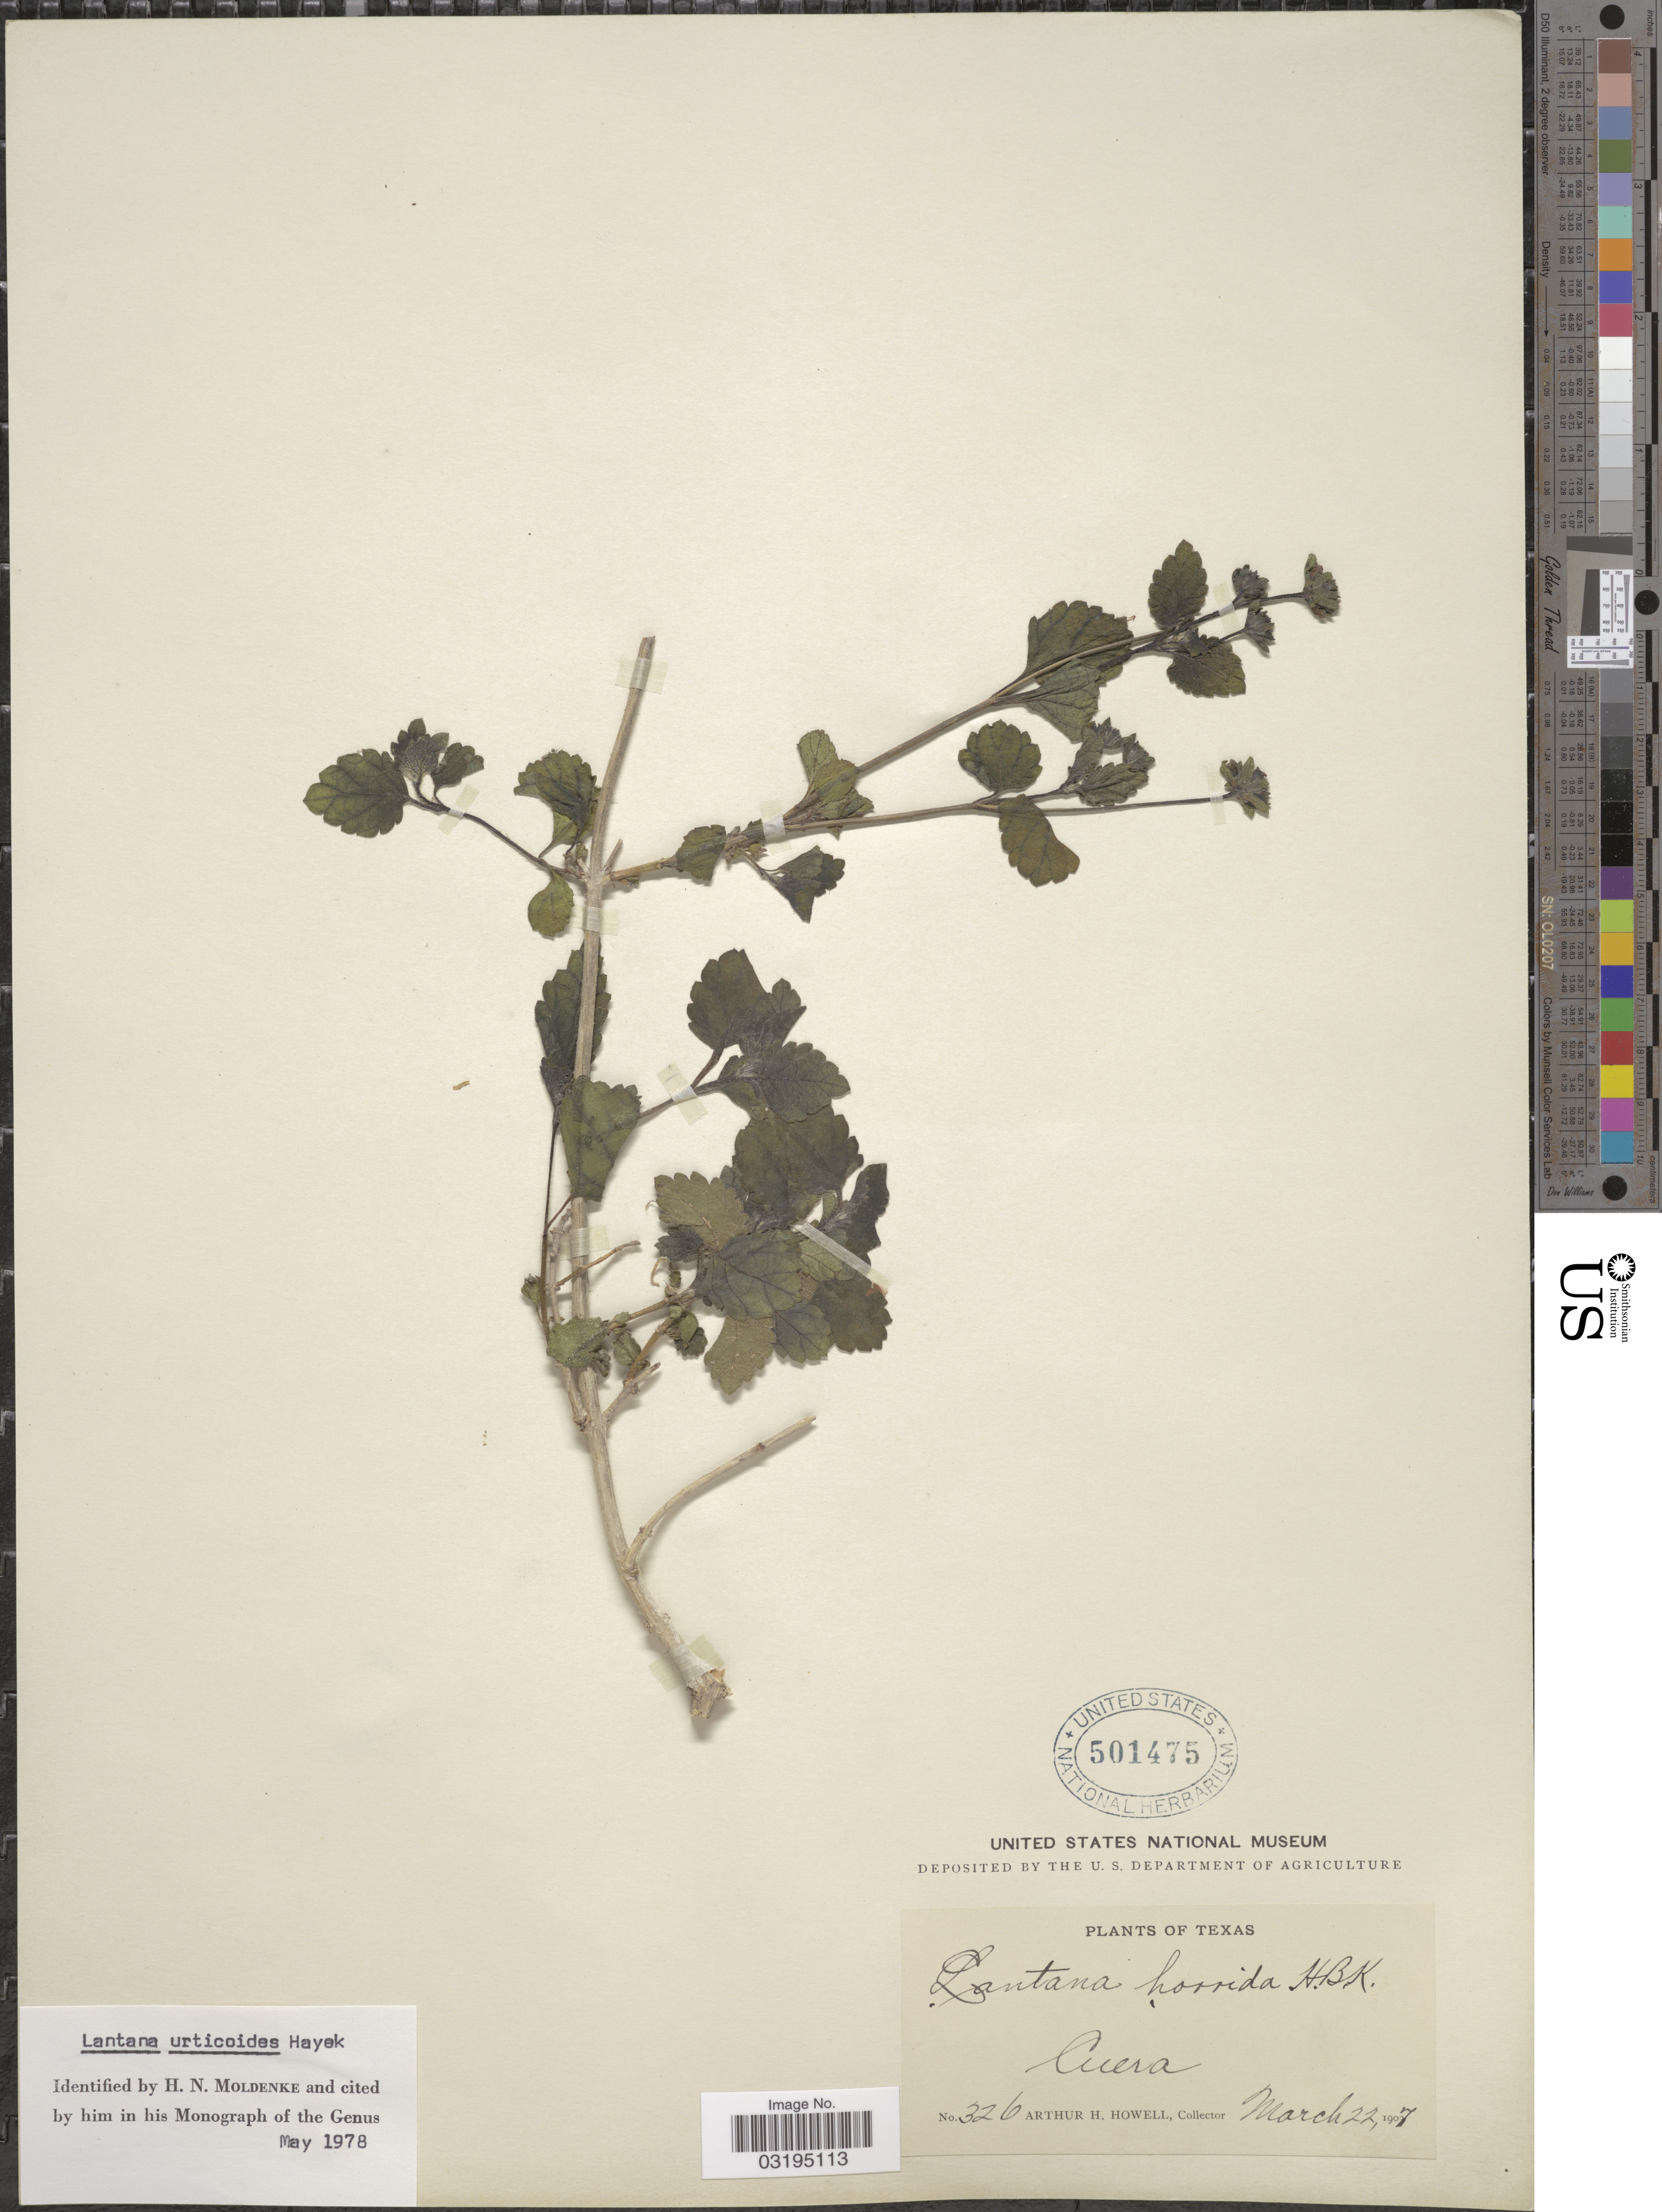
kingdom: Plantae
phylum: Tracheophyta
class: Magnoliopsida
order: Lamiales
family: Verbenaceae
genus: Lantana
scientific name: Lantana urticoides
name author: Hayek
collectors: A. H. Howell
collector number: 326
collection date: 1907-03-22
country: United States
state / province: Texas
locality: Cuero.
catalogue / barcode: US 501475